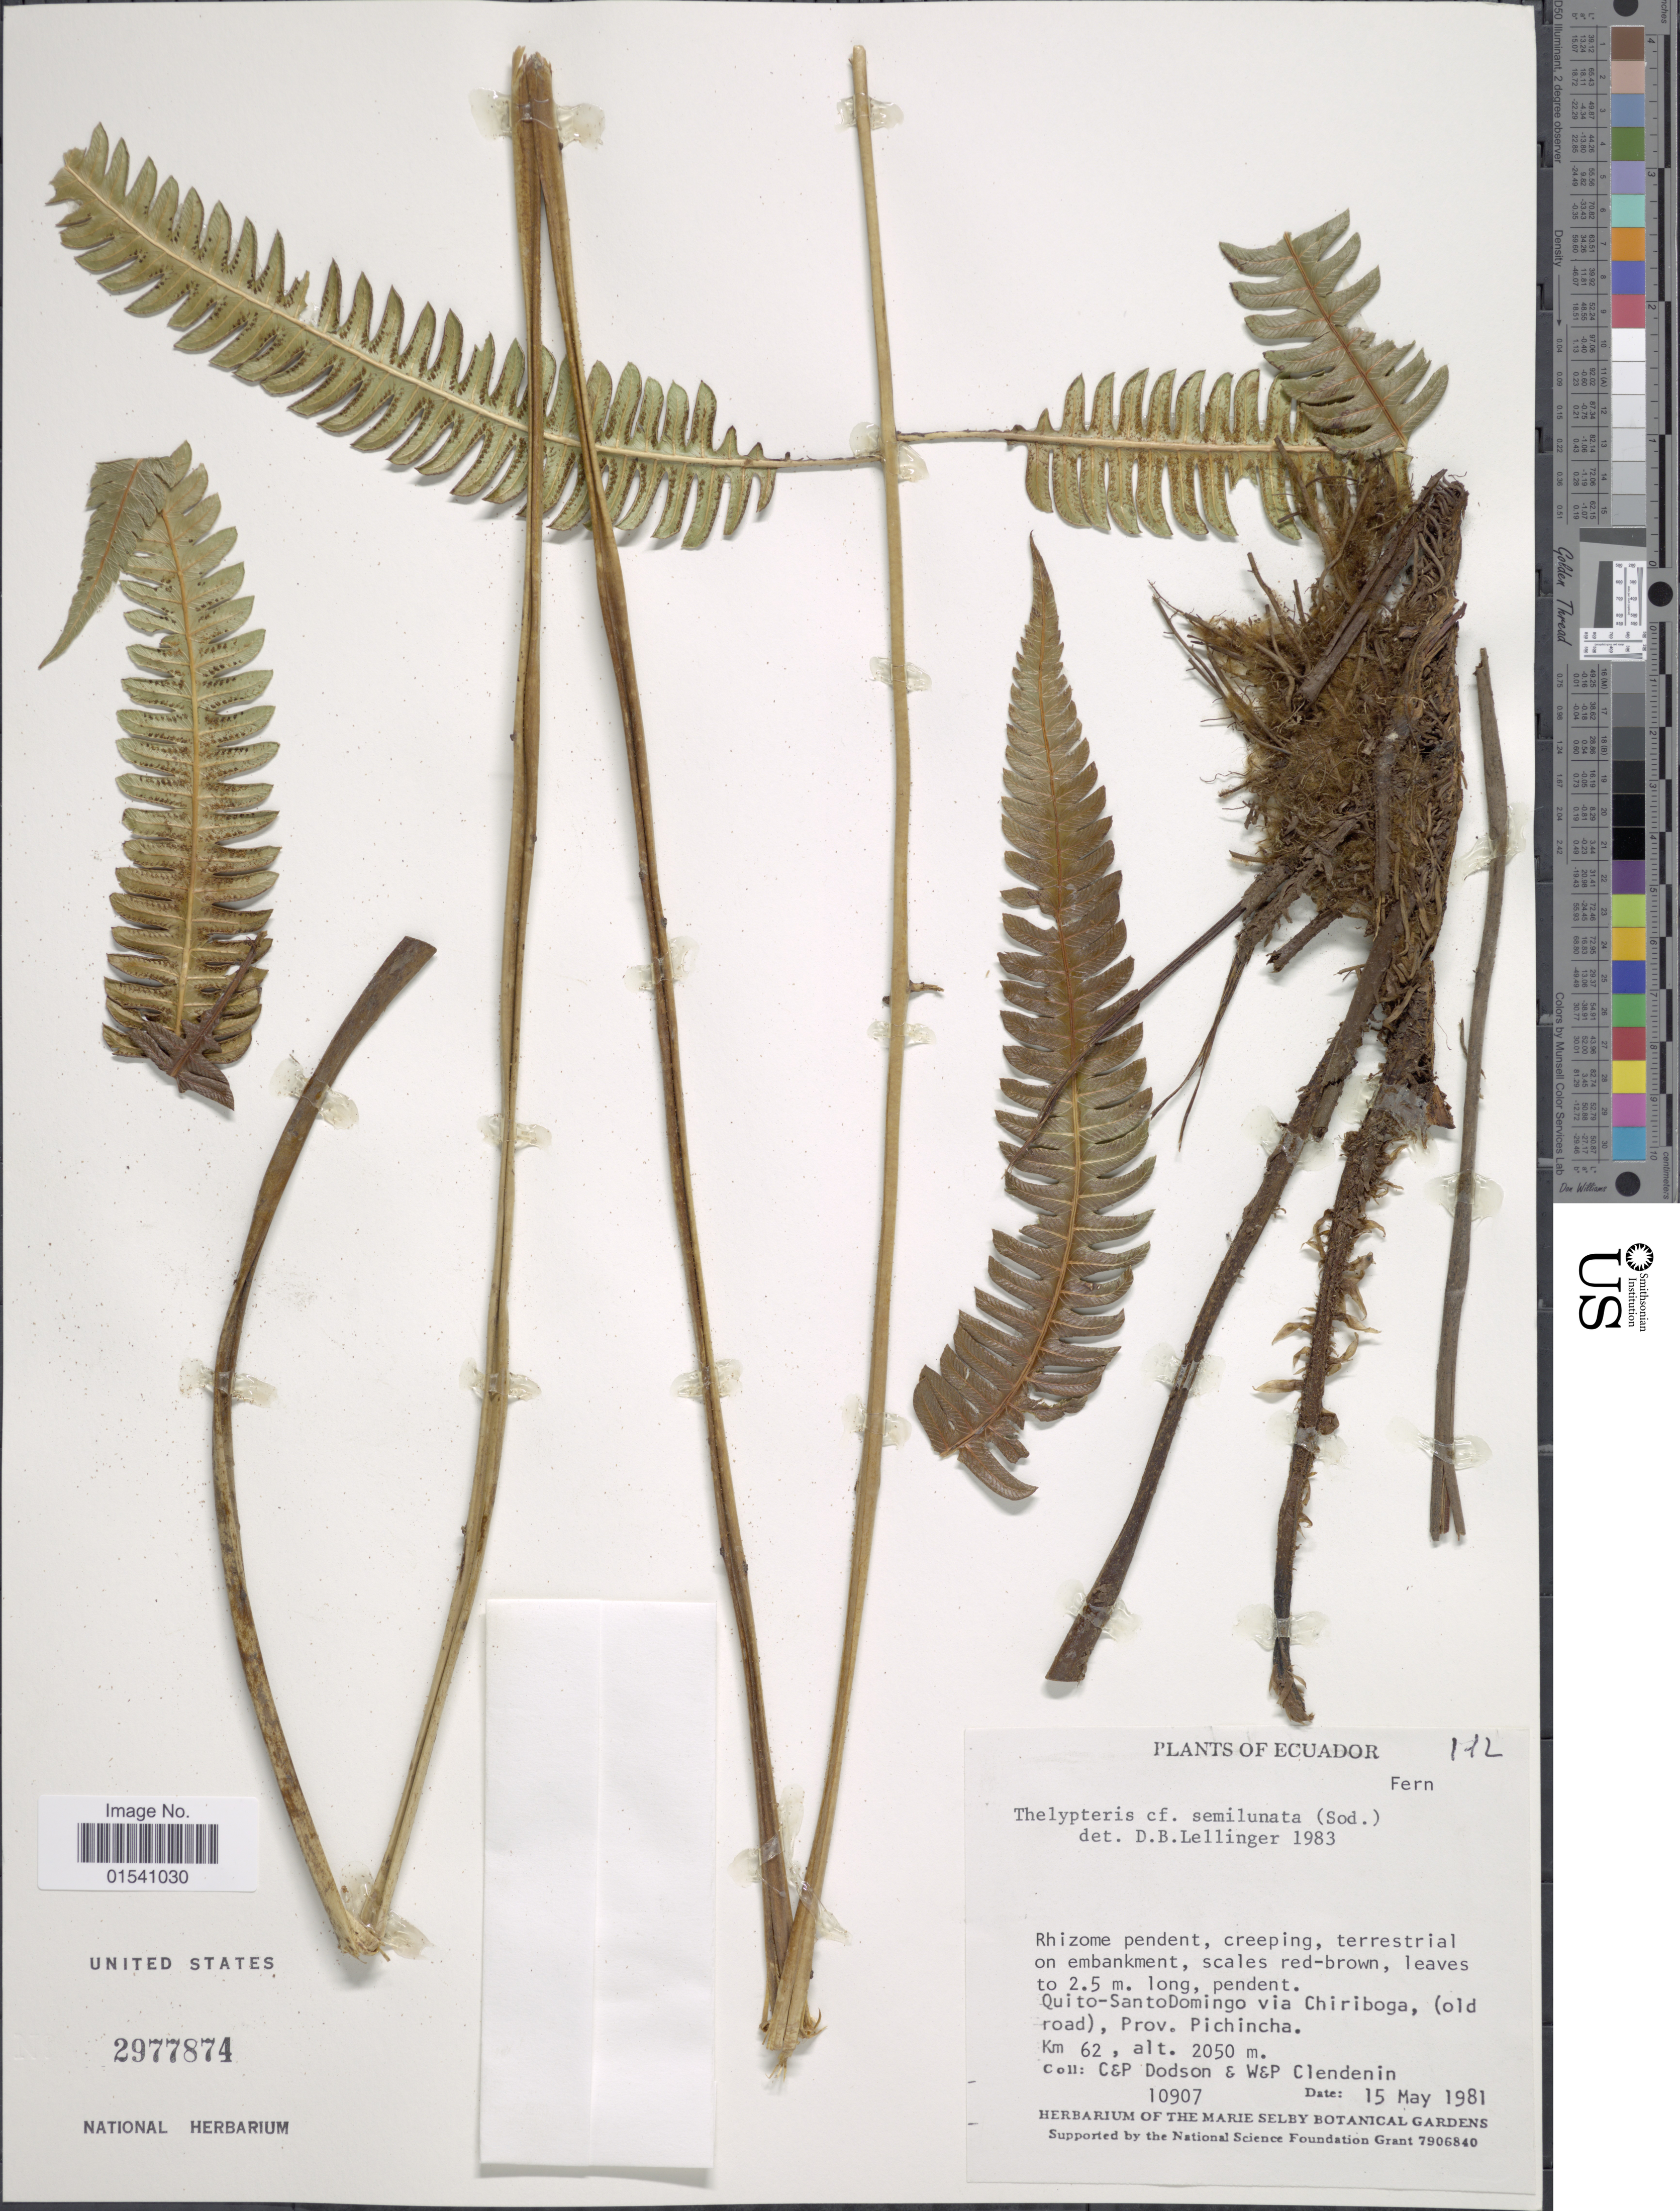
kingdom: Plantae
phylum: Tracheophyta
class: Polypodiopsida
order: Polypodiales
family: Thelypteridaceae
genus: Amauropelta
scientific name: Amauropelta semilunata (Sodiro) comb. nov., ined 2015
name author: (Sodiro)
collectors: C. Dodson, P. M. Dodson, W. Clendenin & P. Clendenin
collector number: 10907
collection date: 1981-05-15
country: Ecuador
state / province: Pichincha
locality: Quito-SantoDomingo via Chiriboga, (old road), Km 62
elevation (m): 2050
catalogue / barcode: US 2977874